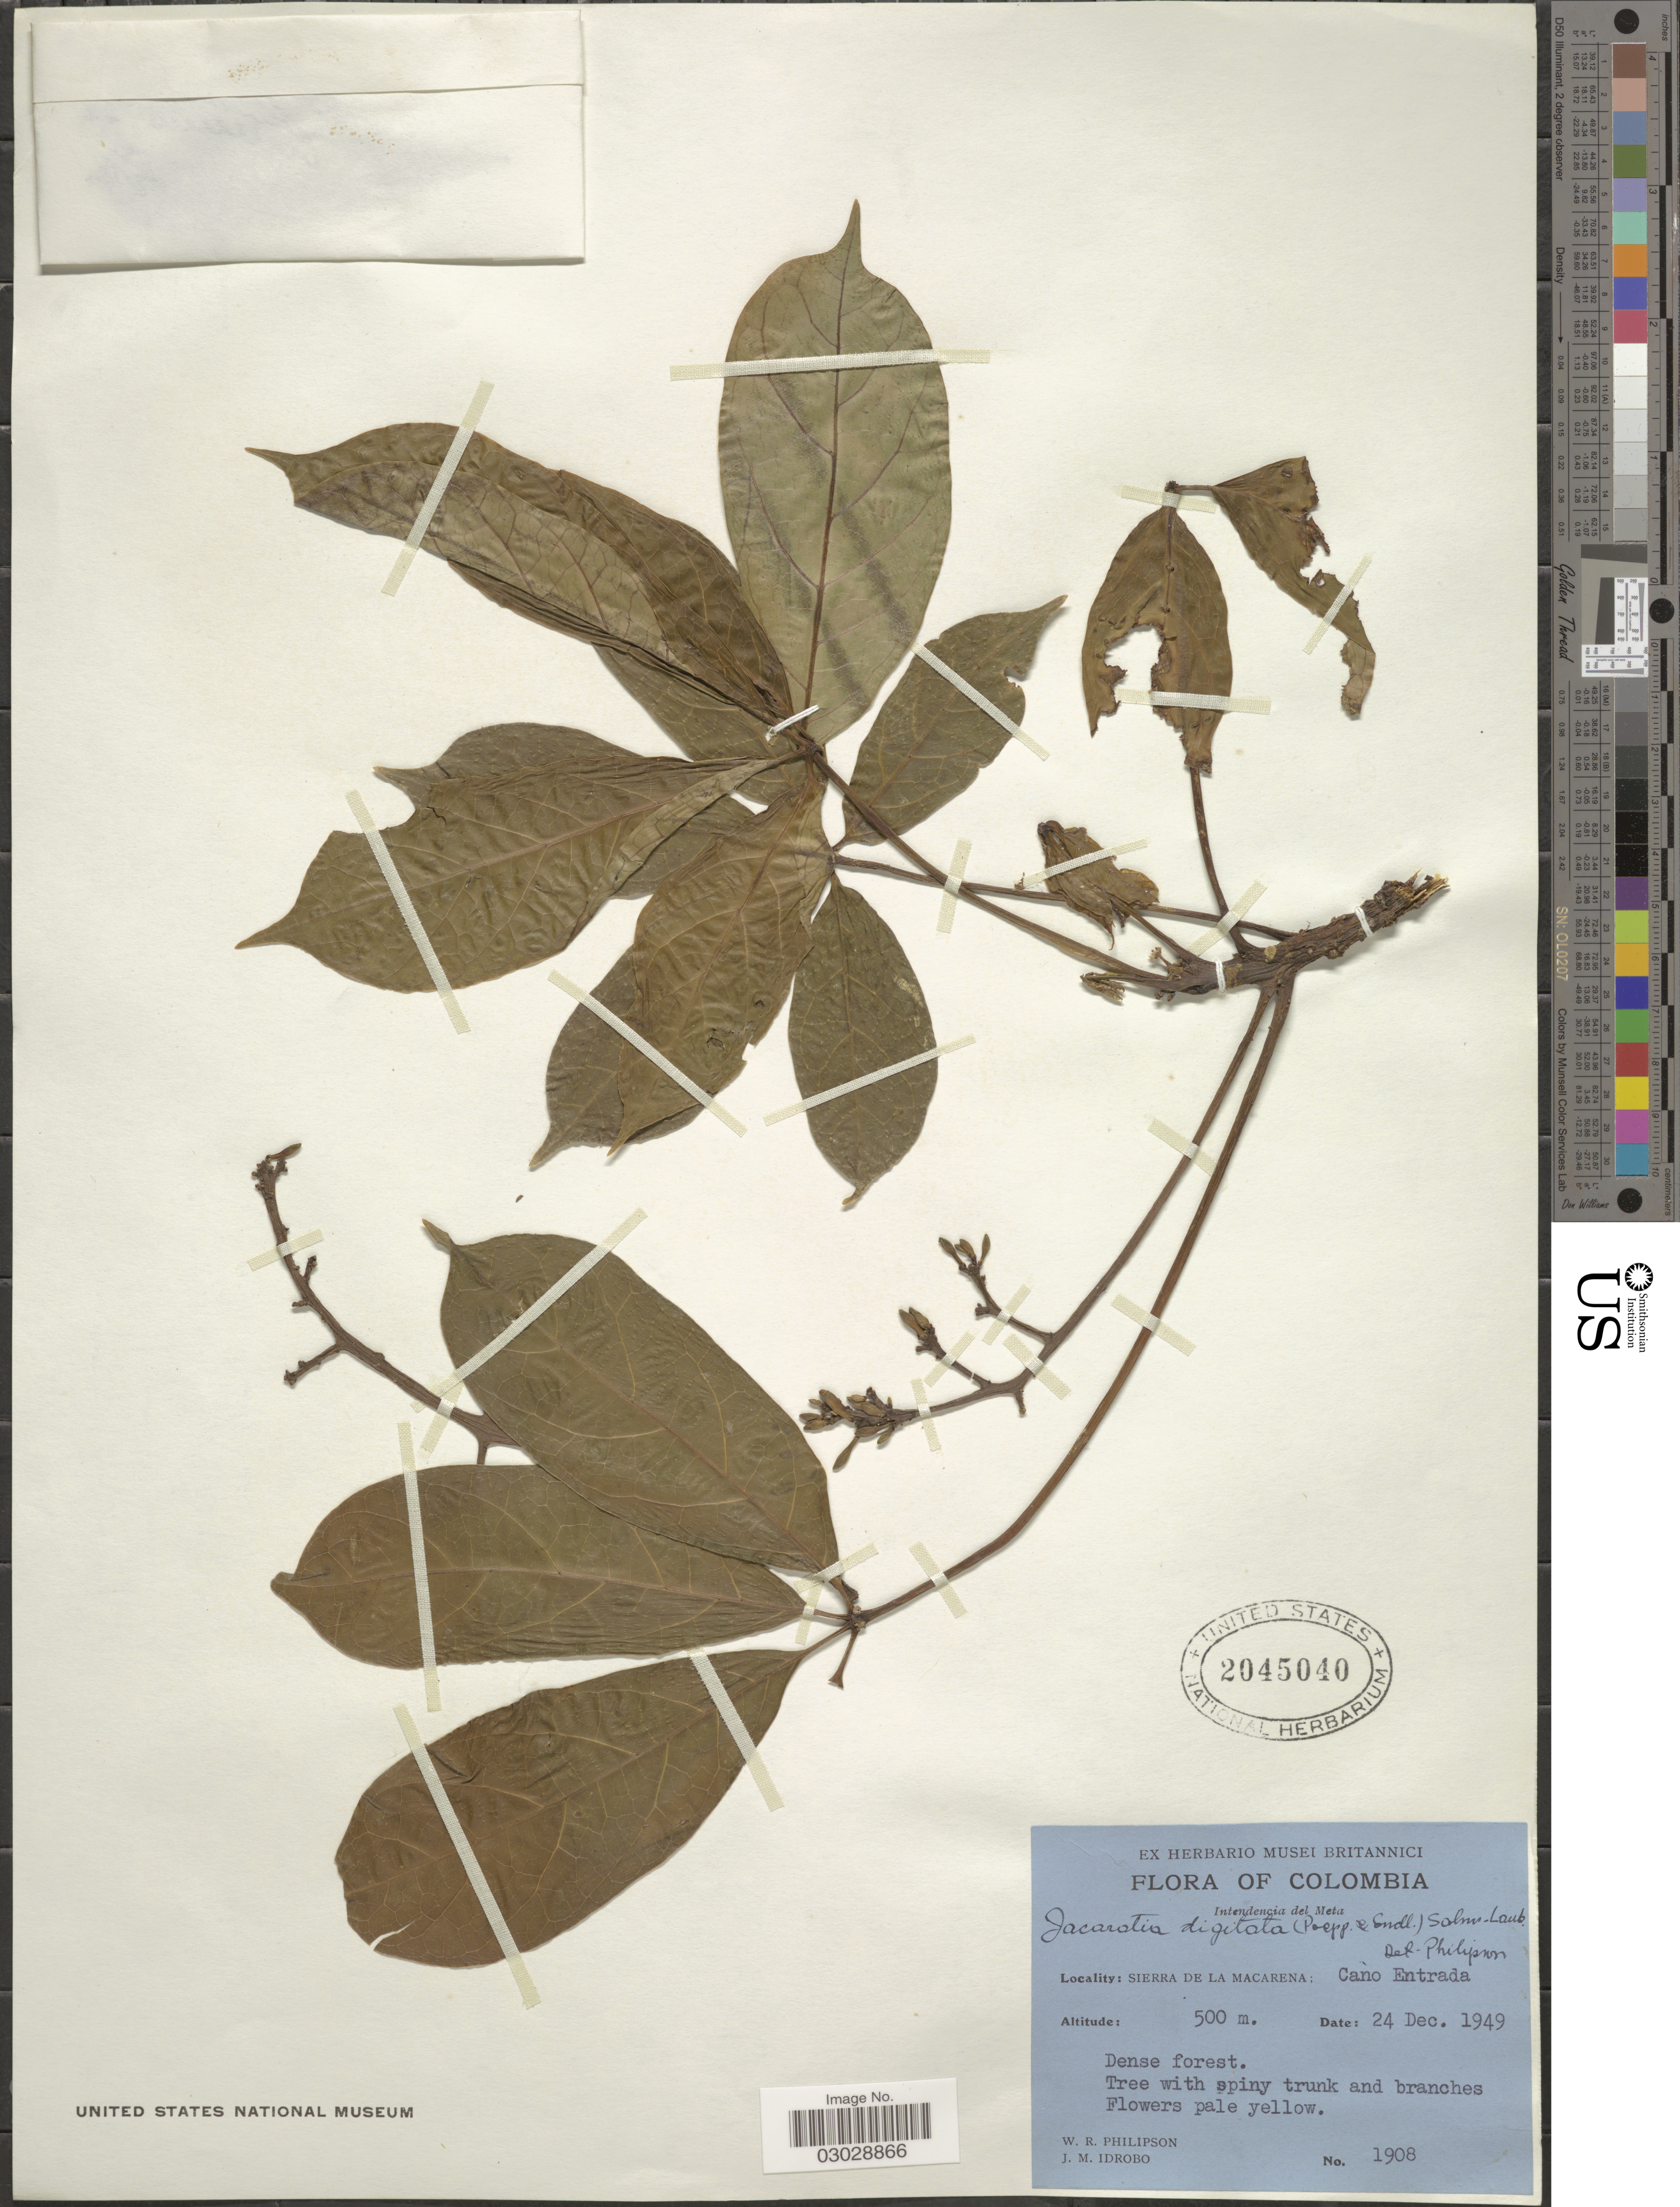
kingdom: Plantae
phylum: Tracheophyta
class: Magnoliopsida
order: Brassicales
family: Caricaceae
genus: Jacaratia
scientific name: Jacaratia digitata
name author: (Poepp. & Endl.) Solms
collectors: W. R. Philipson & J. M. Idrobo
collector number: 1908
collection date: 1949-12-24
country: Colombia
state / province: Meta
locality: Intendencia del Meta. Sierra de La Macarena: Cano Entrada.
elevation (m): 500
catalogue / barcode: US 2045040